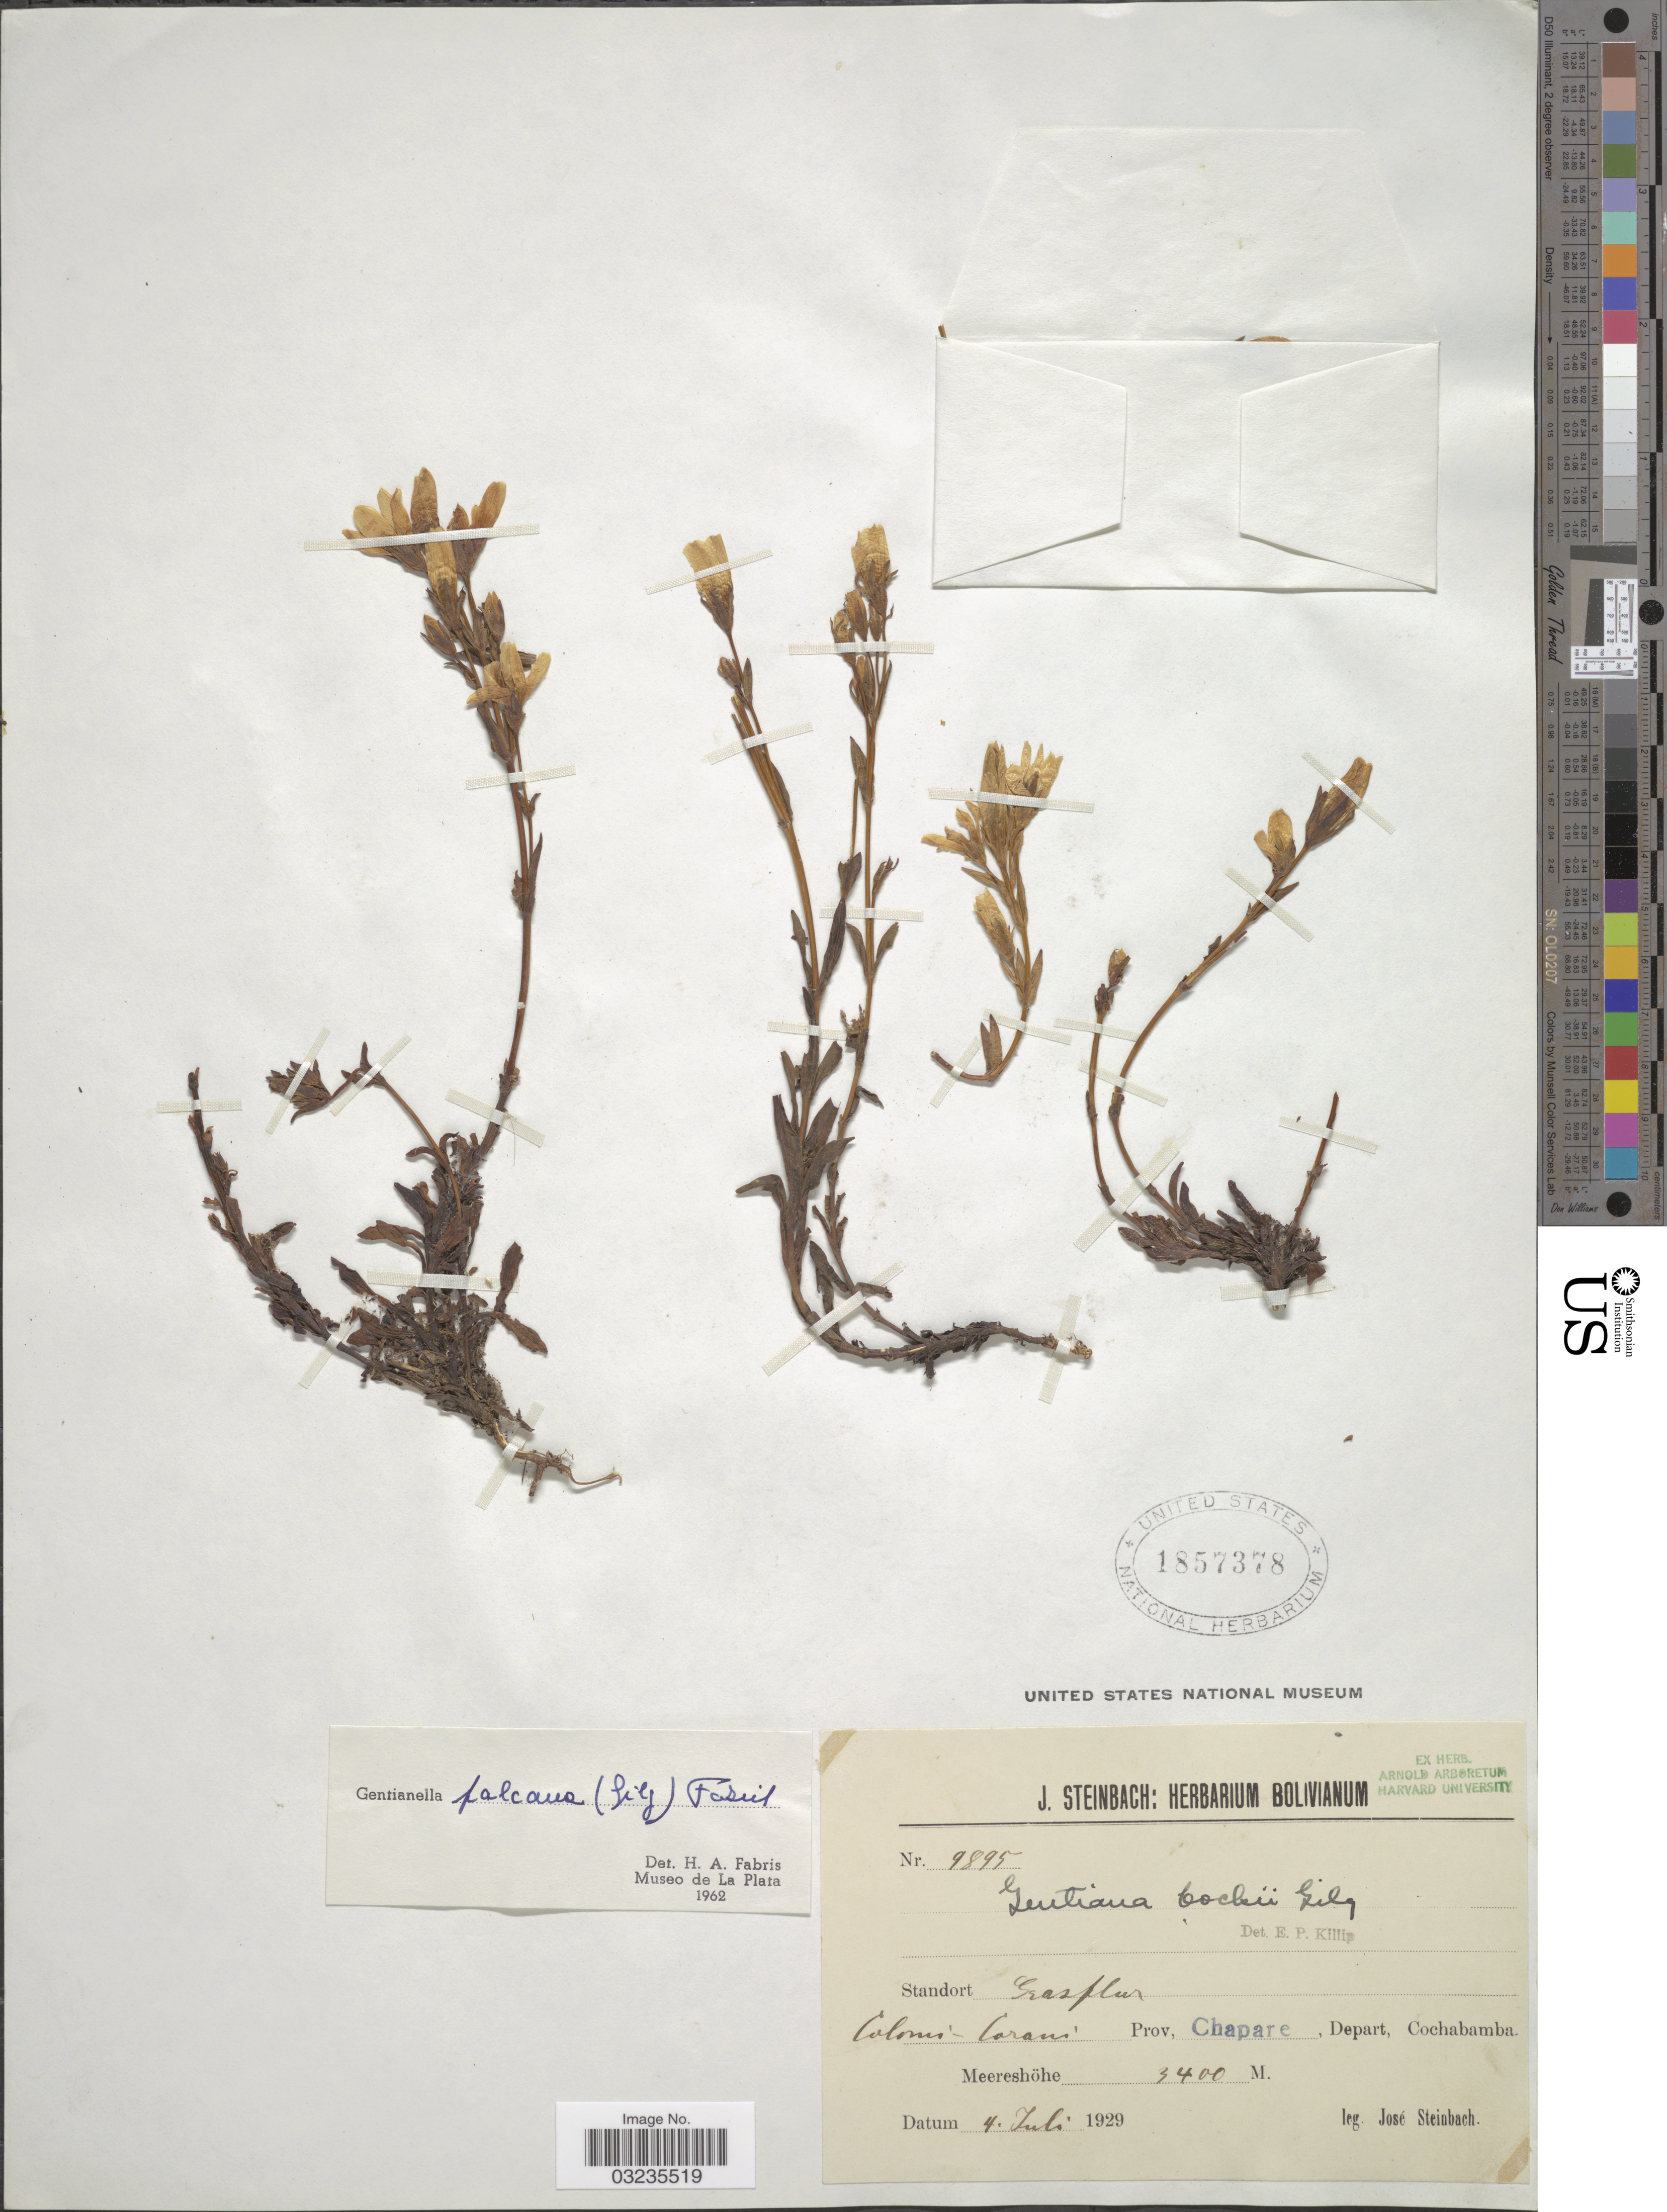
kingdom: Plantae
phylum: Tracheophyta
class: Magnoliopsida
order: Gentianales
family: Gentianaceae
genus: Gentiana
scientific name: Gentiana palcana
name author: Gilg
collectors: J. Steinbach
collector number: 9895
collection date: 1929-07-04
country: Bolivia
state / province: Cochabamba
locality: Colomi - Corani Pro, Chapare, Depart, Cochabamba.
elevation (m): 3400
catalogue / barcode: US 1857378